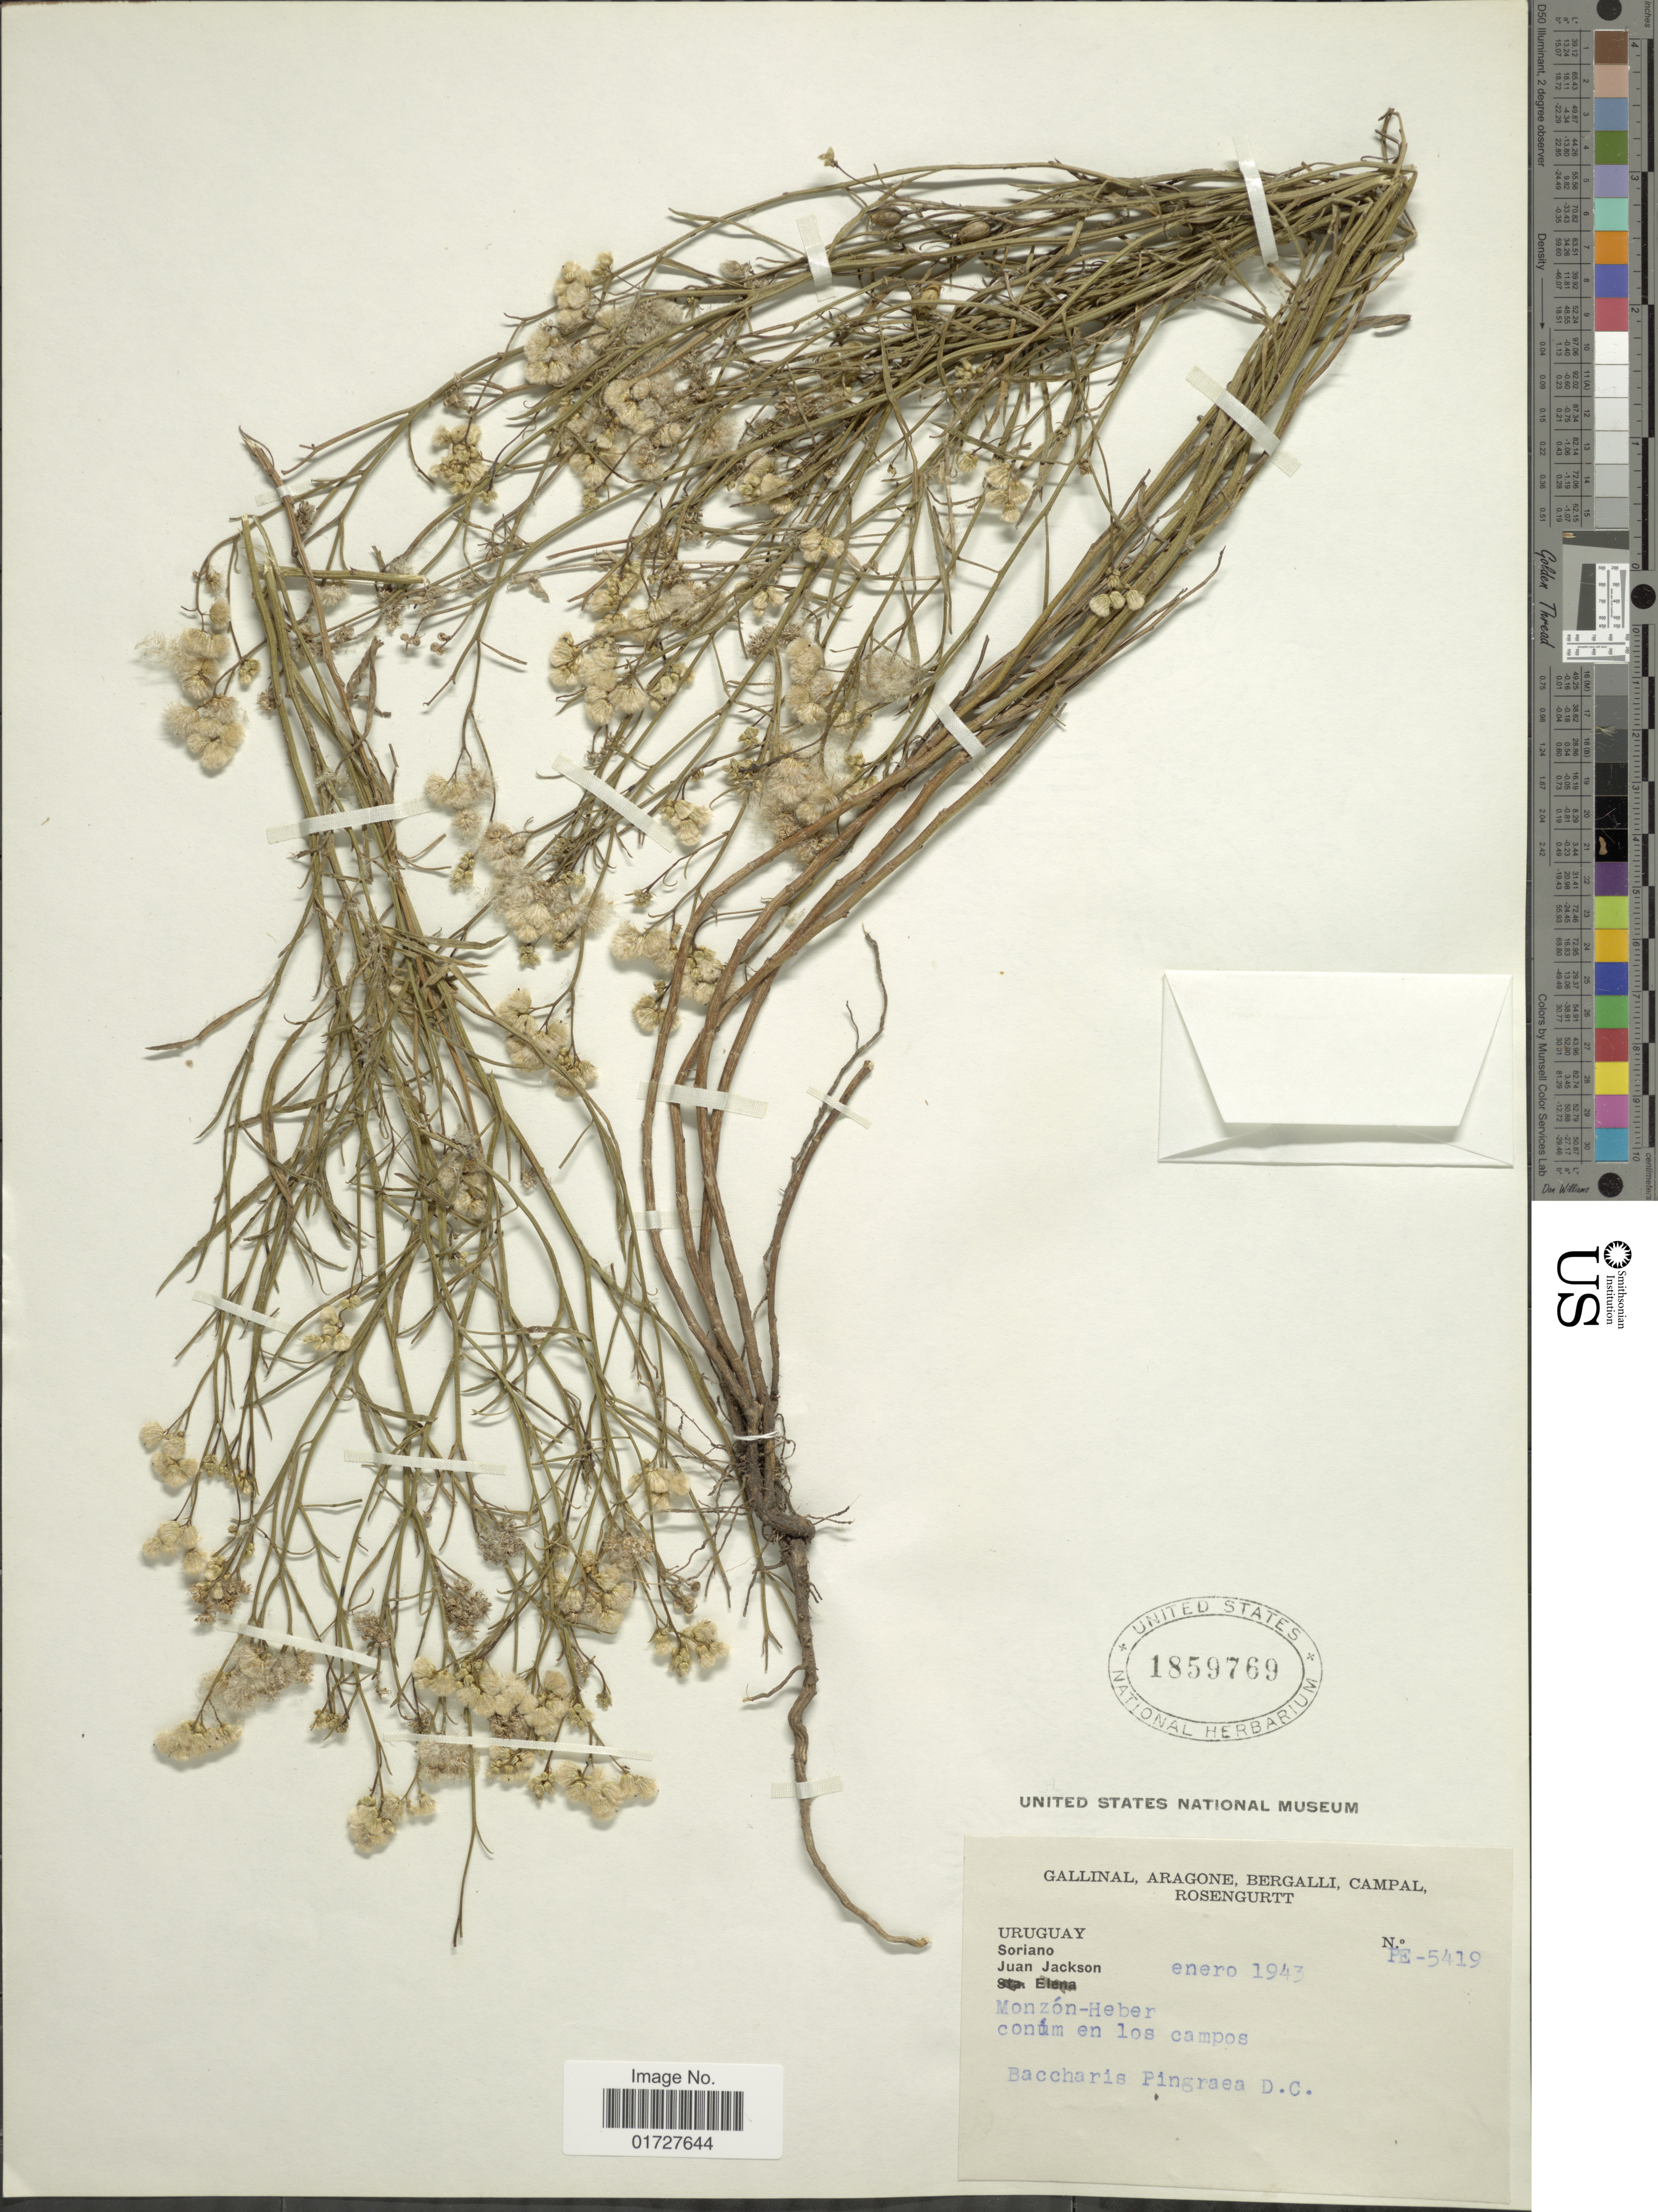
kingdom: Plantae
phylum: Tracheophyta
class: Magnoliopsida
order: Asterales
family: Asteraceae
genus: Baccharis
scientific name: Baccharis pingraea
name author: DC.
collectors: -. Gallinal, -- Aragone, -- Bergalli, -- Campal & Rosengurtt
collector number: PE-5419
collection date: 1943-01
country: Uruguay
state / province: Soriano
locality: Juan Jackson, Monzon-Heber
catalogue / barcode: US 1859769